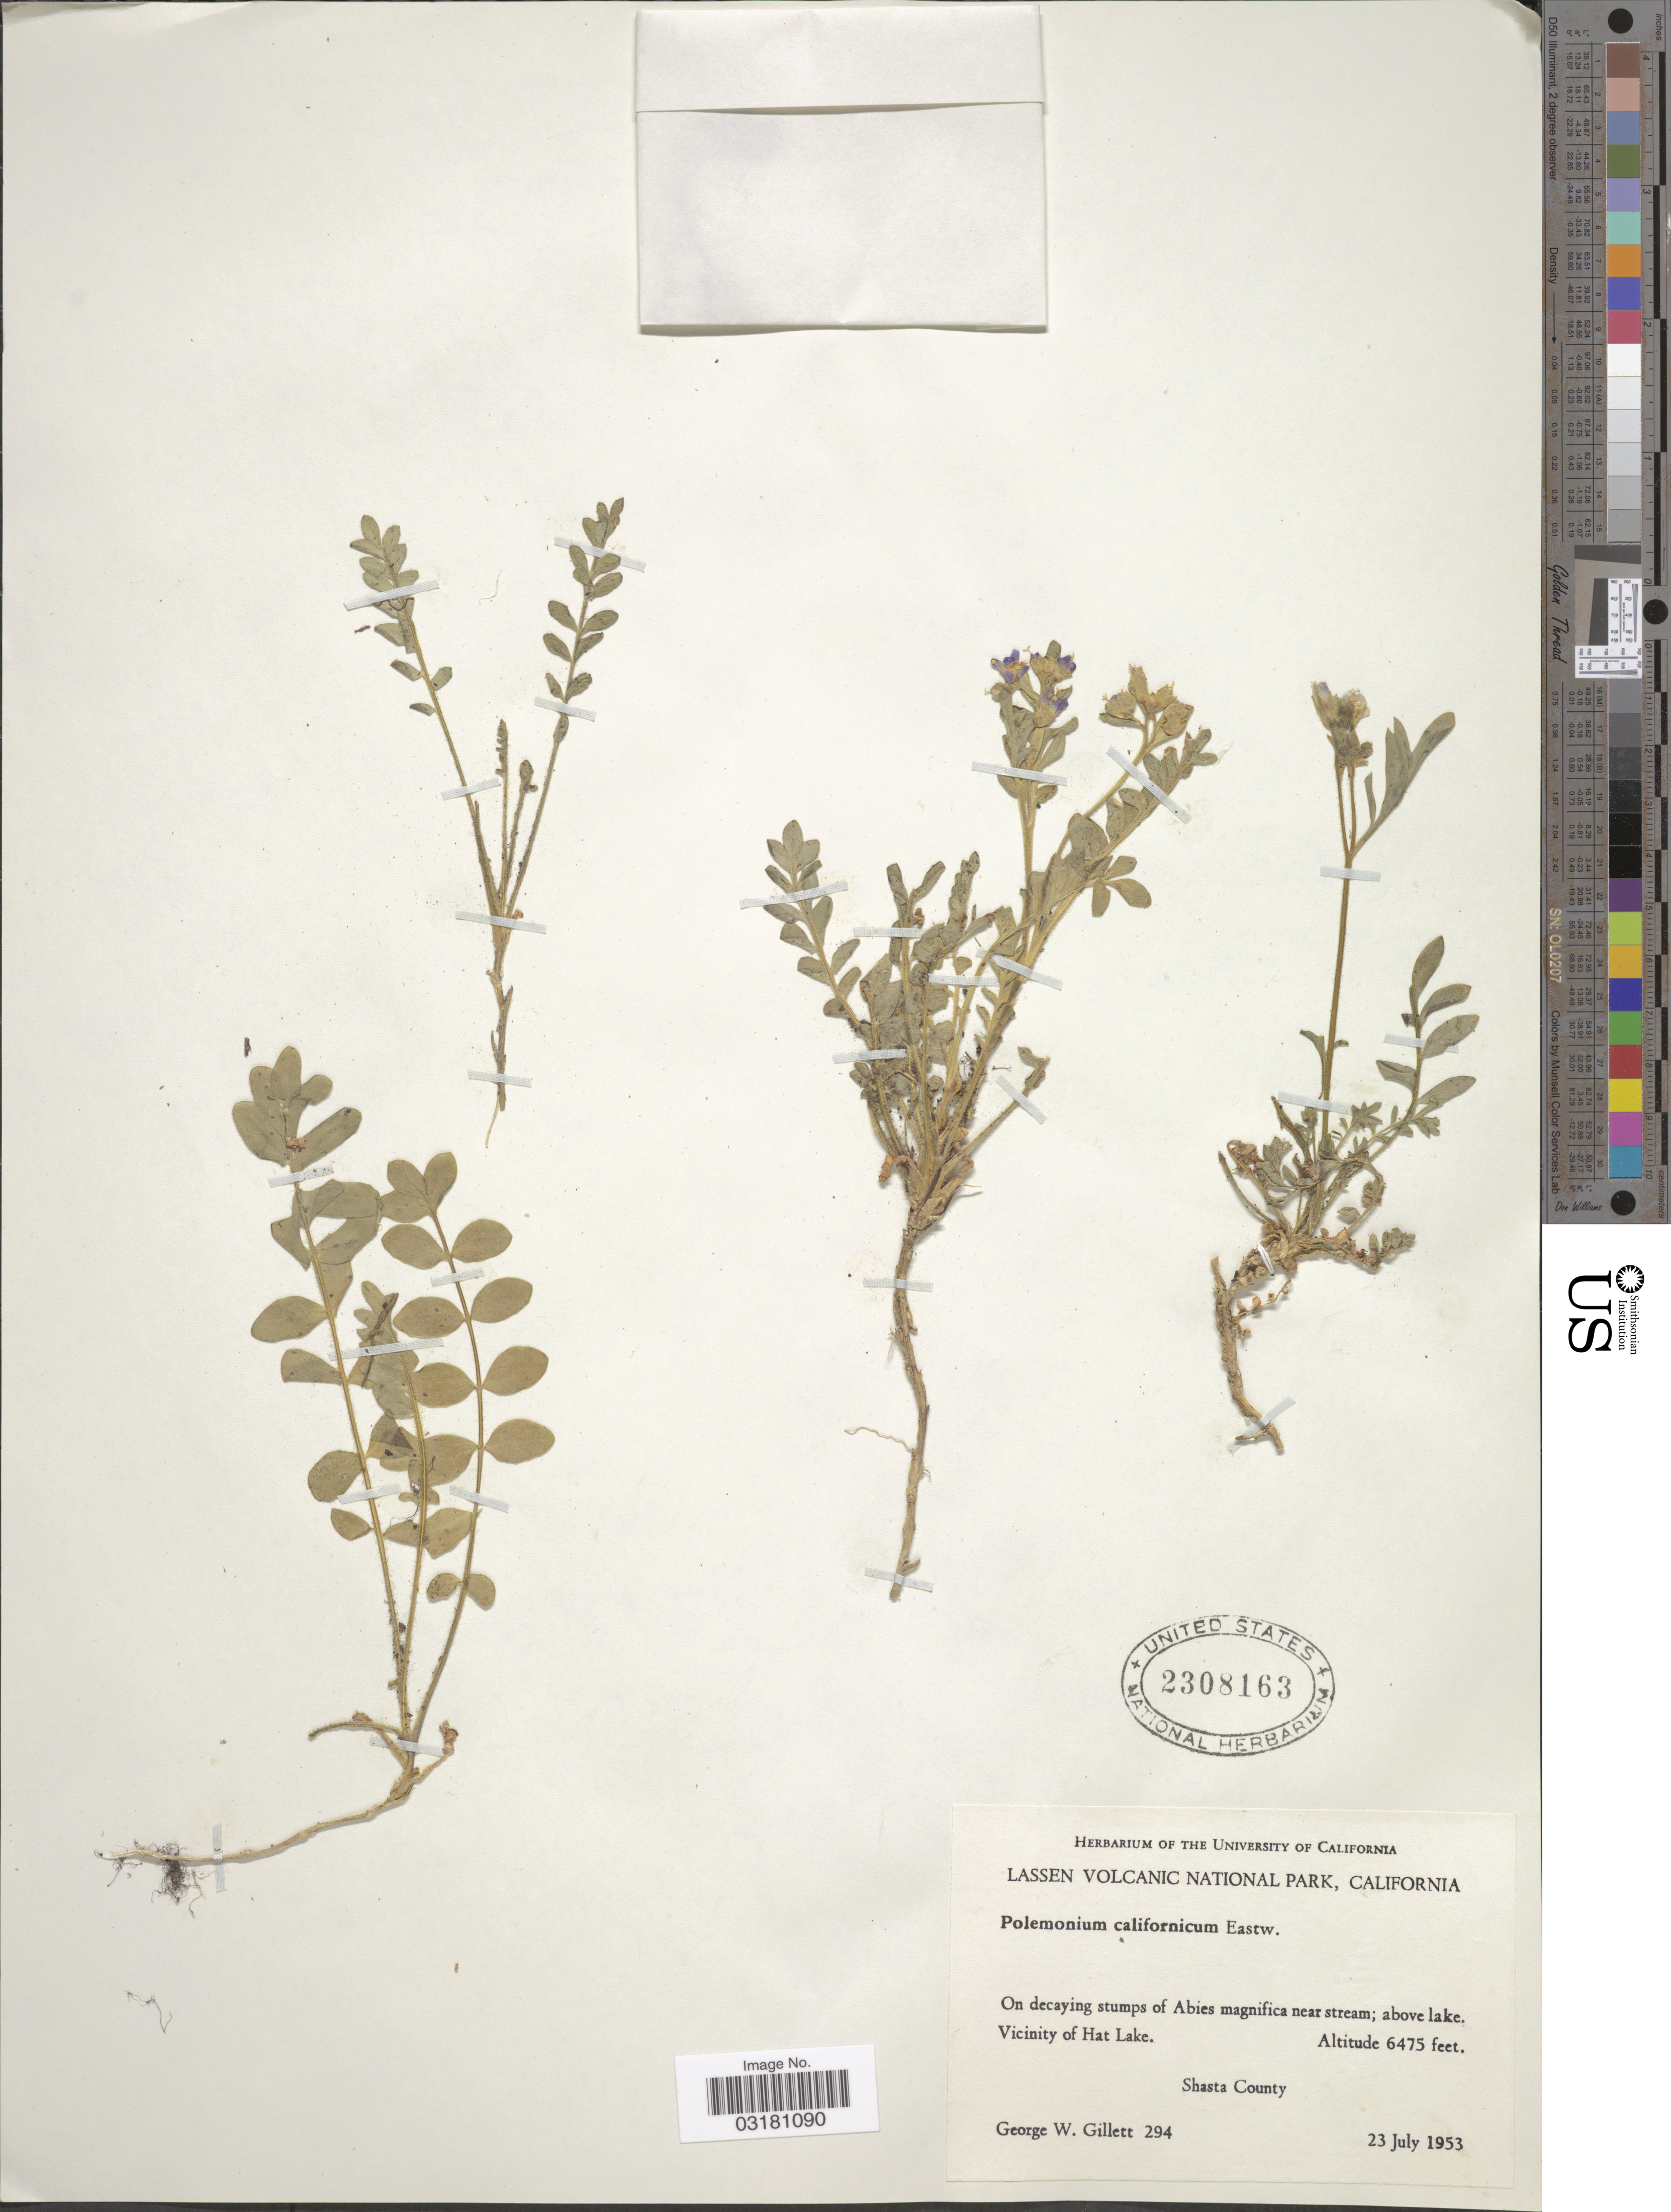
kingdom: Plantae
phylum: Tracheophyta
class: Magnoliopsida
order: Ericales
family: Polemoniaceae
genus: Polemonium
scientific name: Polemonium californicum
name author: Eastw.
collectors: G. Gillett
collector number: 294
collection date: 1953-07-23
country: United States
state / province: California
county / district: Shasta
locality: Lassen Volcanic National Park. Above lake. Vicinity of Hat Lake. Shasta County.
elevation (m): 1974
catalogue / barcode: US 2308163